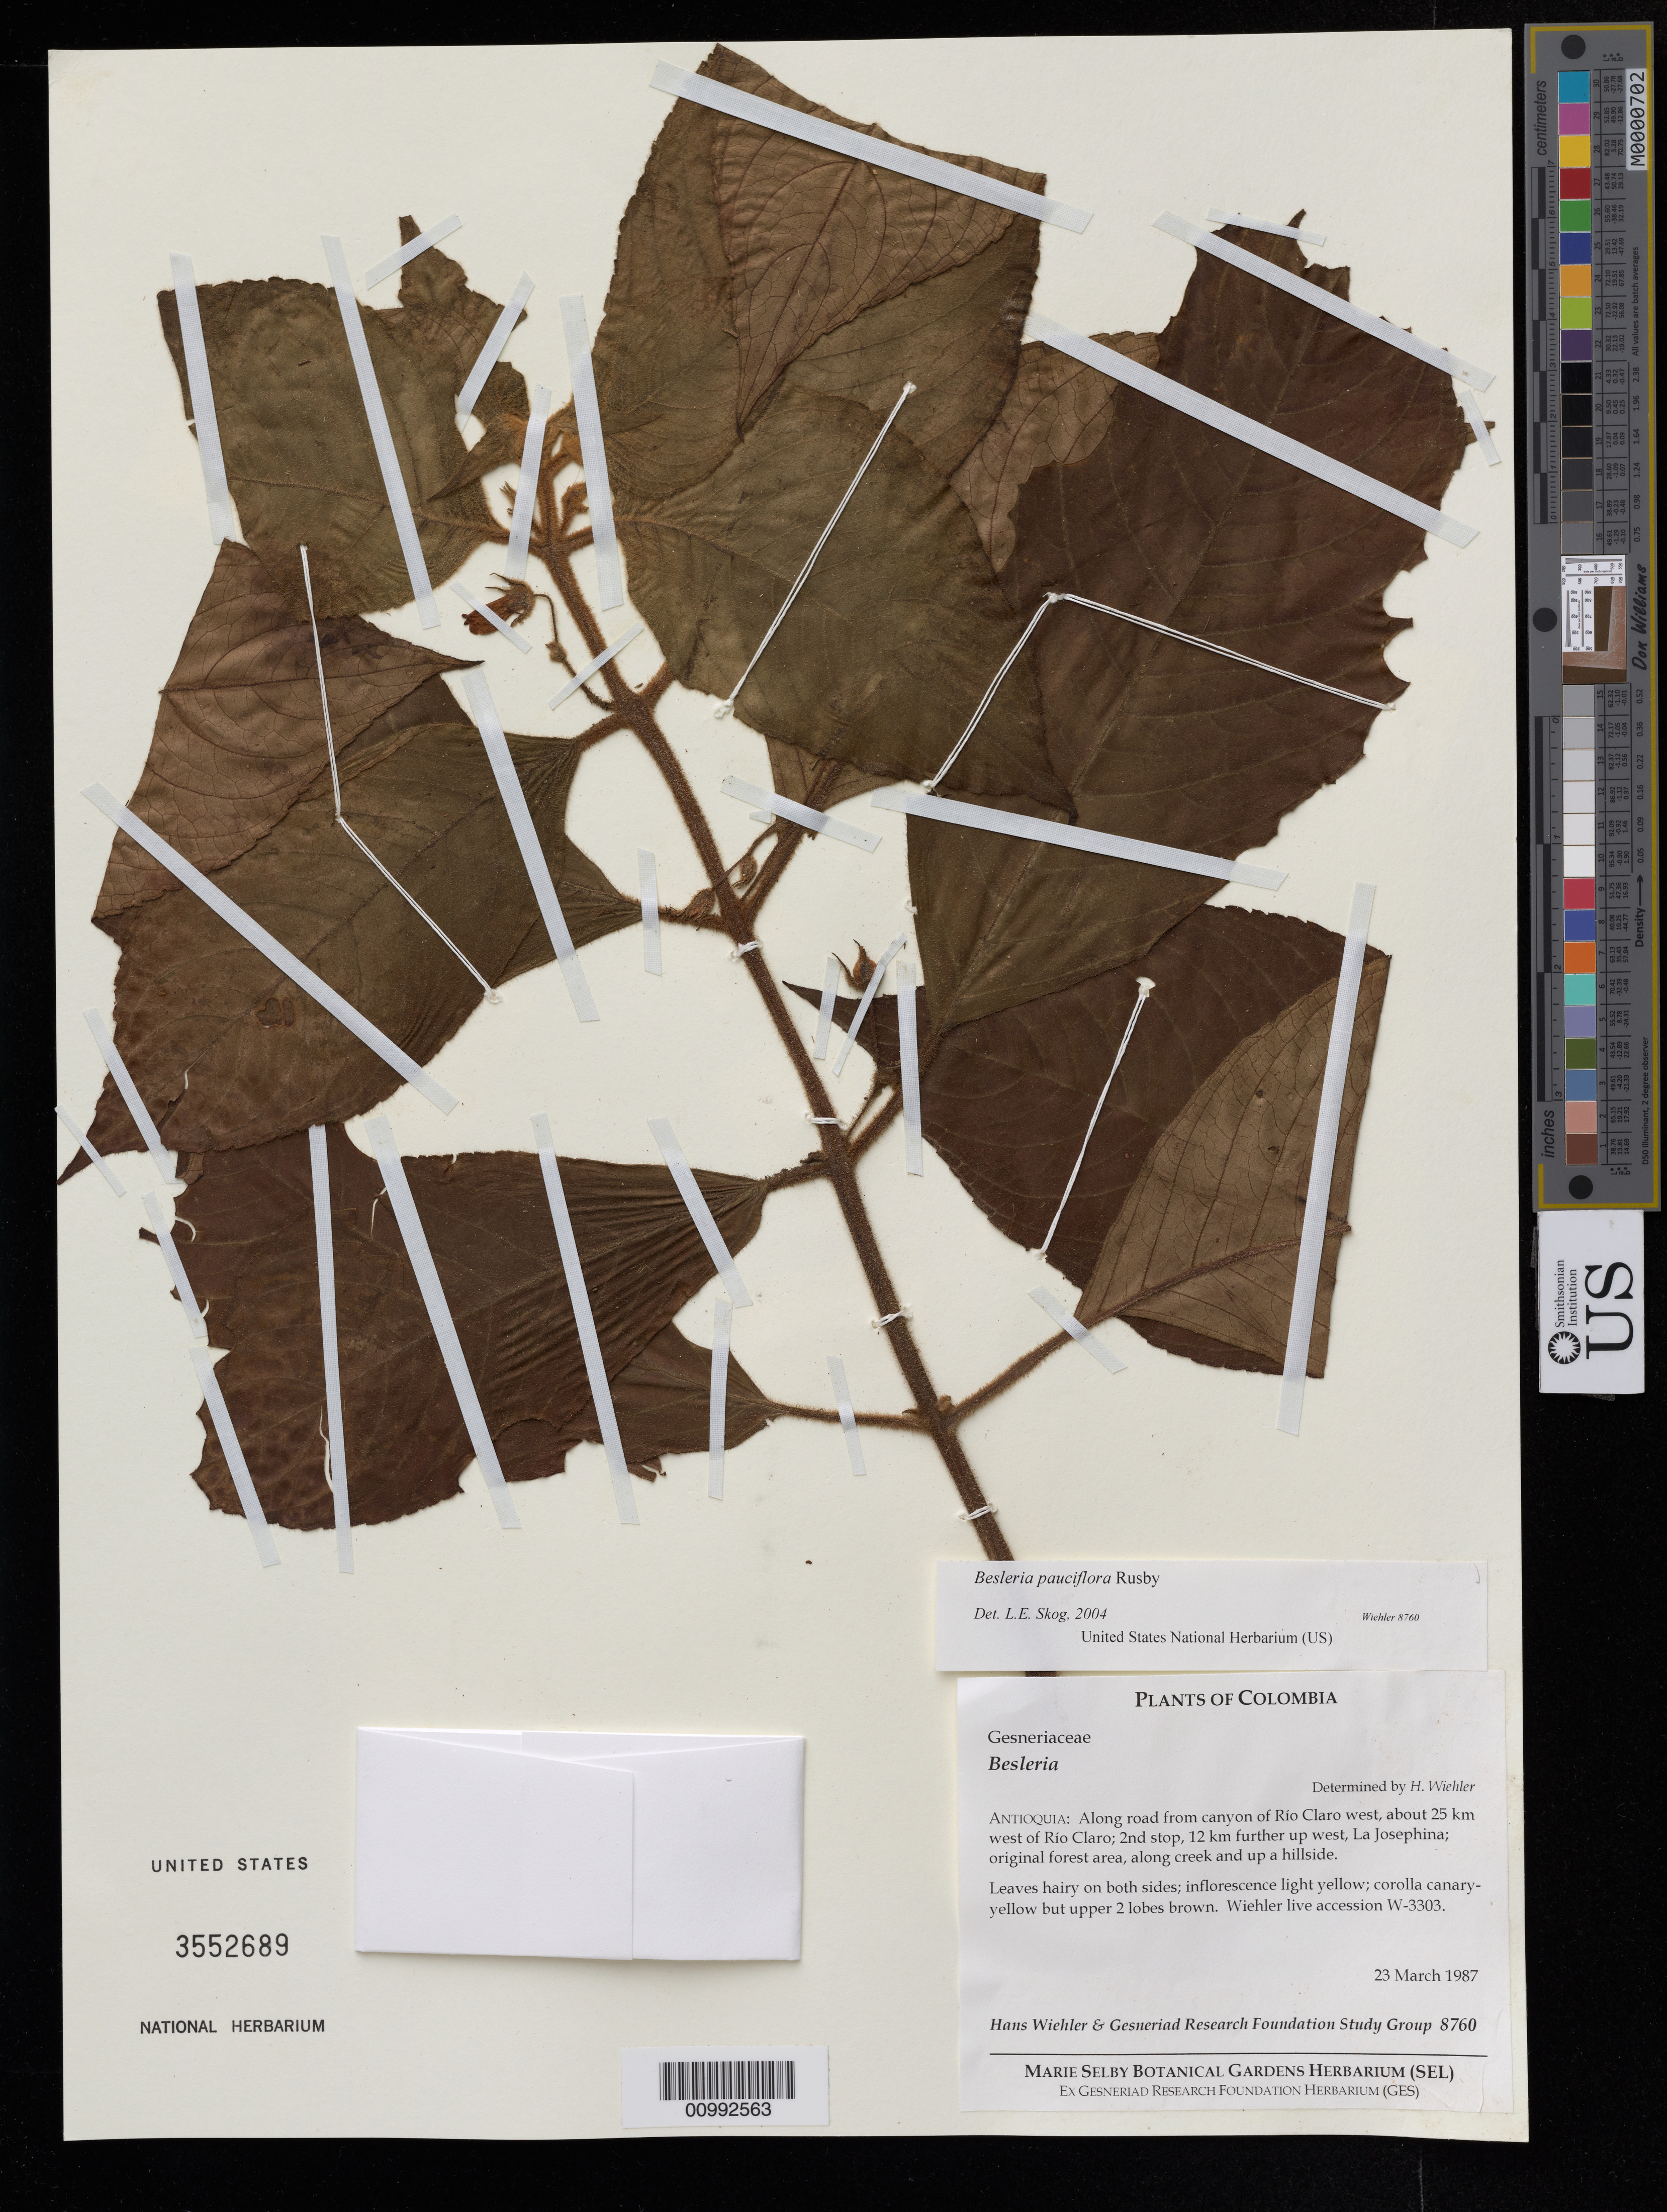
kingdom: Plantae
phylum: Tracheophyta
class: Magnoliopsida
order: Lamiales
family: Gesneriaceae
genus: Besleria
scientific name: Besleria pauciflora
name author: Rusby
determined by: Skog, Laurence E.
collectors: H. J. Wiehler & GRF Study Group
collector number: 8760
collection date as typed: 23 Mar 1987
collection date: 1987-03-23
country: Colombia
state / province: Antioquia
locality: Antioquia: along road from canyon of Rio Claro west, about 25 km west of Rio Claro; 2nd stop, 12 km further up west, La Josephina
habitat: Original forest area, along creek and up a hillside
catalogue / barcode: US 3552689